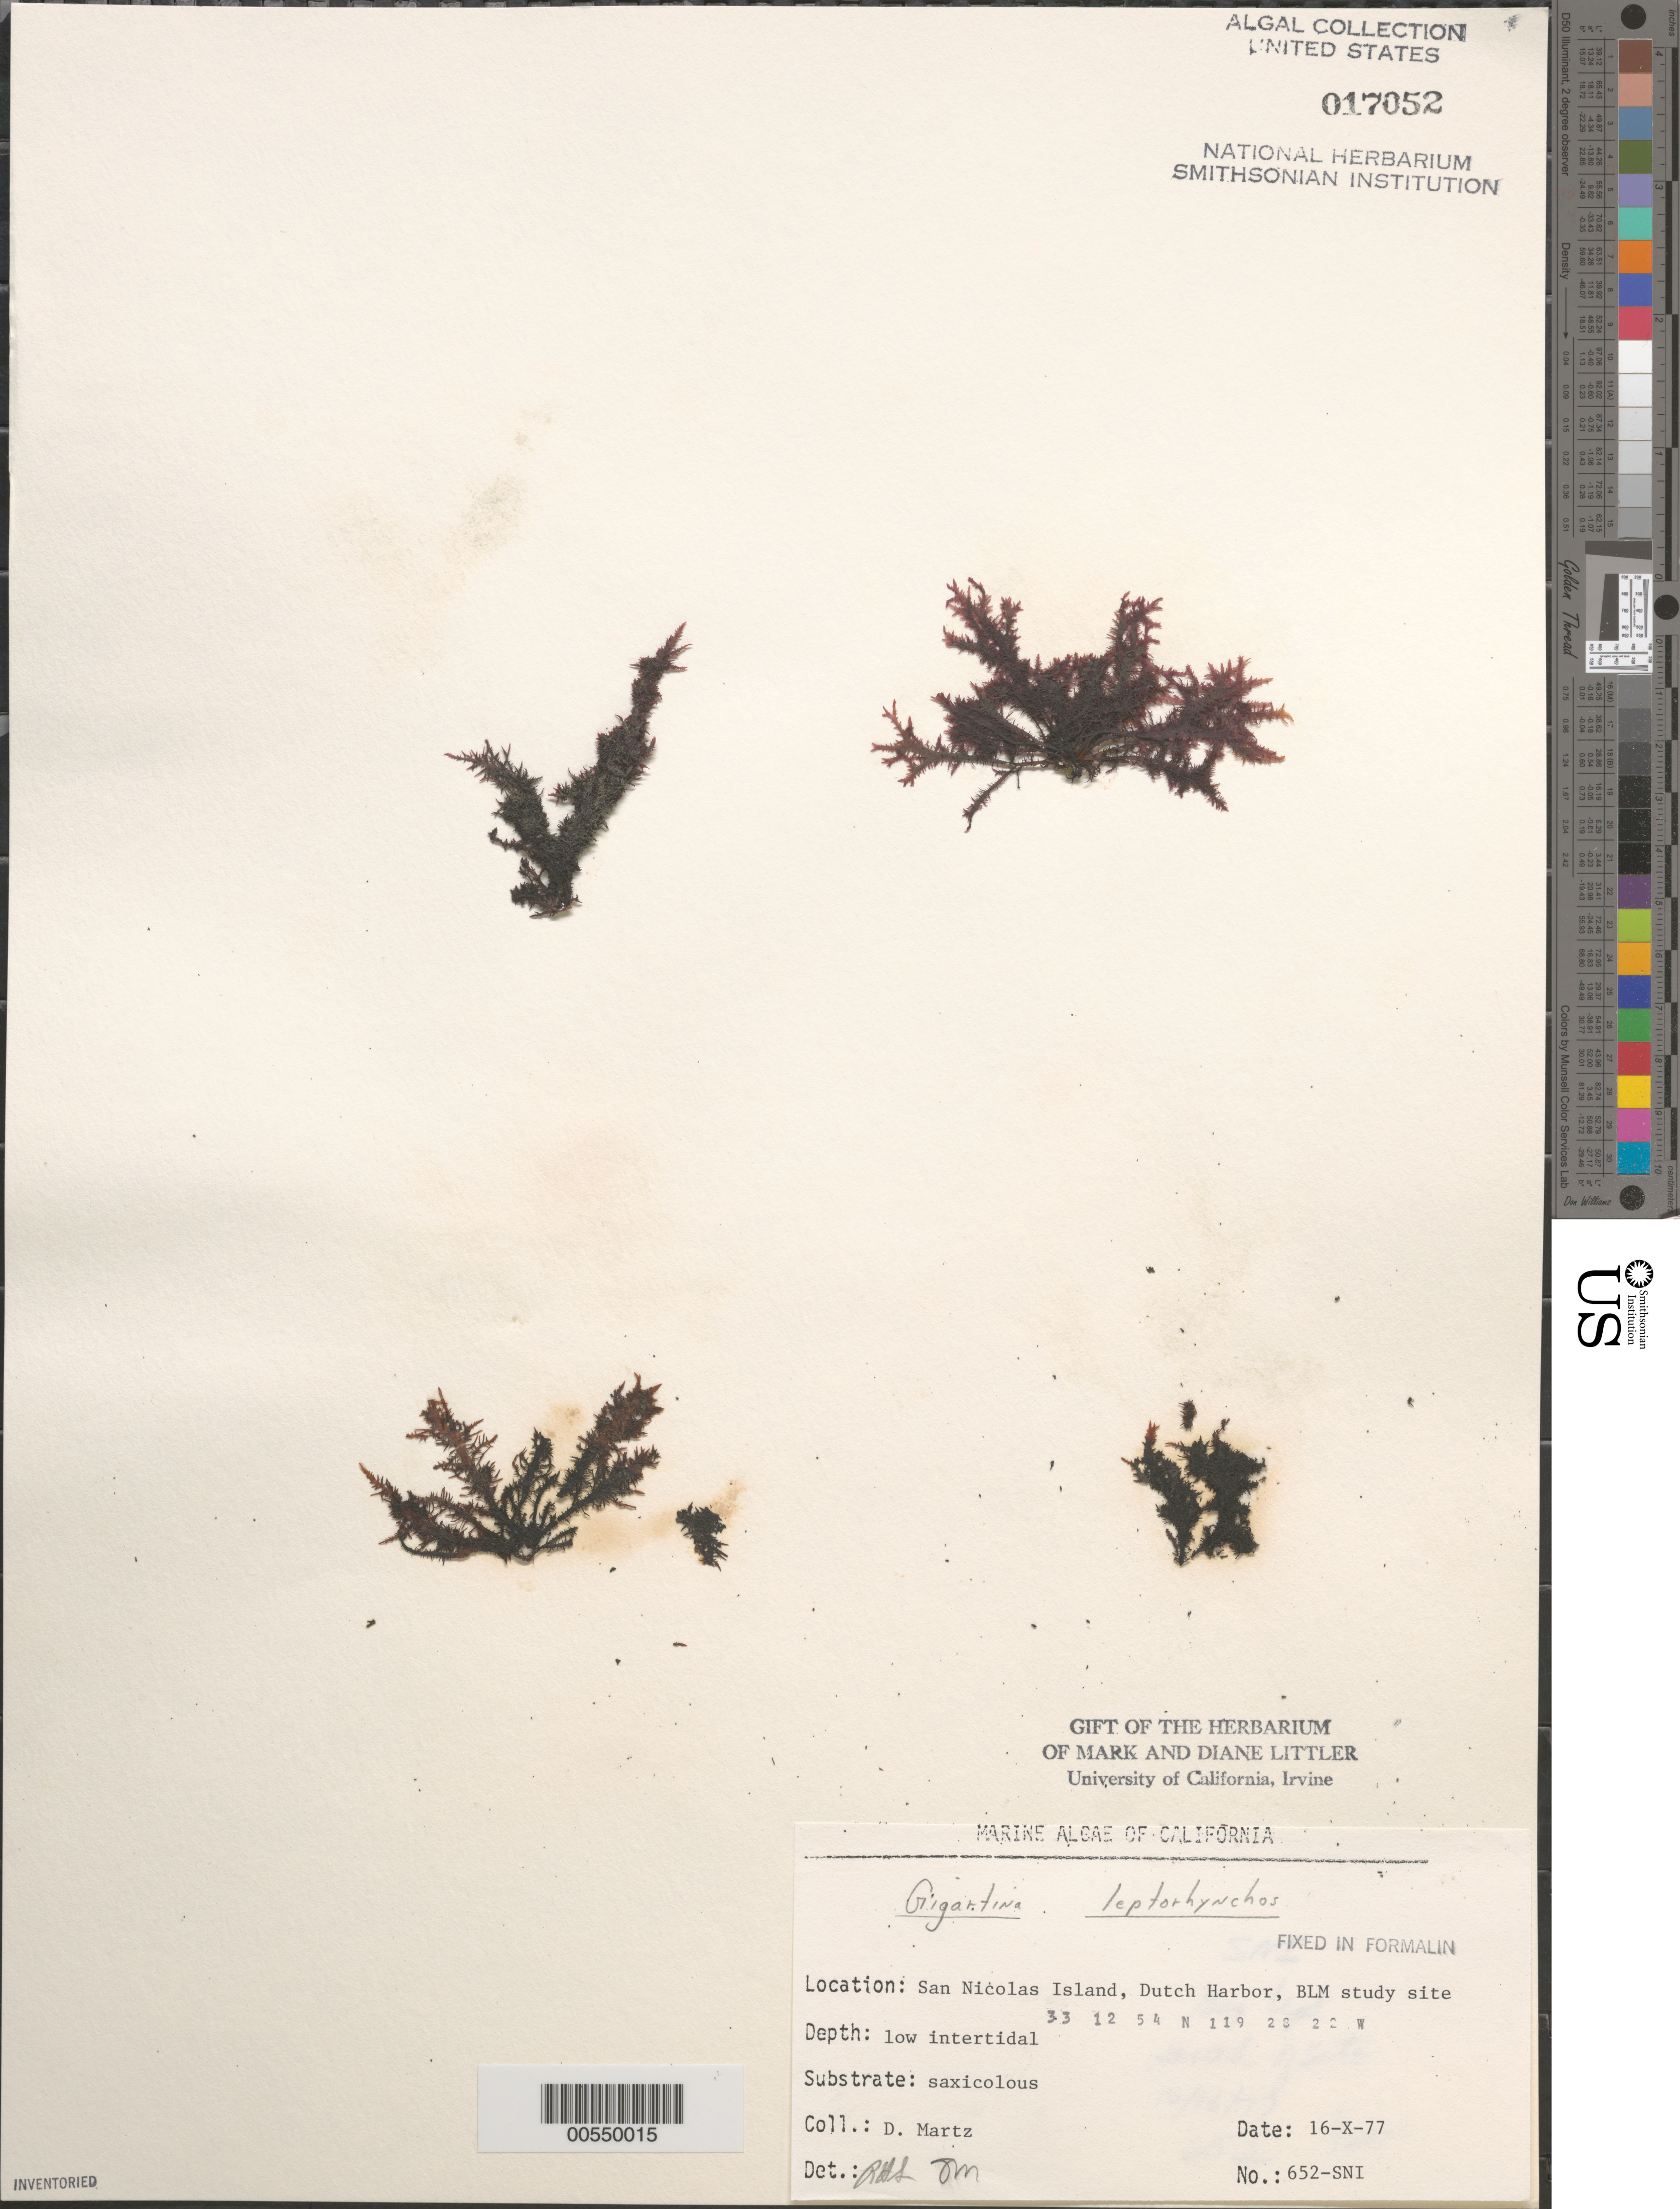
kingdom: Plantae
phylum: Rhodophyta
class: Florideophyceae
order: Gigartinales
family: Gigartinaceae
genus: Mazzaella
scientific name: Mazzaella leptorhynchos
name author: (J. Agardh) Leister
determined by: Algae name updating Project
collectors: D. Martz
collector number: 652-sni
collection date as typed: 16 Oct 1977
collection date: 1977-10-16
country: United States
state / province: California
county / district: Ventura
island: San Nicolas Island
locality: Dutch Harbor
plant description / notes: BLM-SOCALBIGHT Rocky Intertidal Survey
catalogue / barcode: US 17052